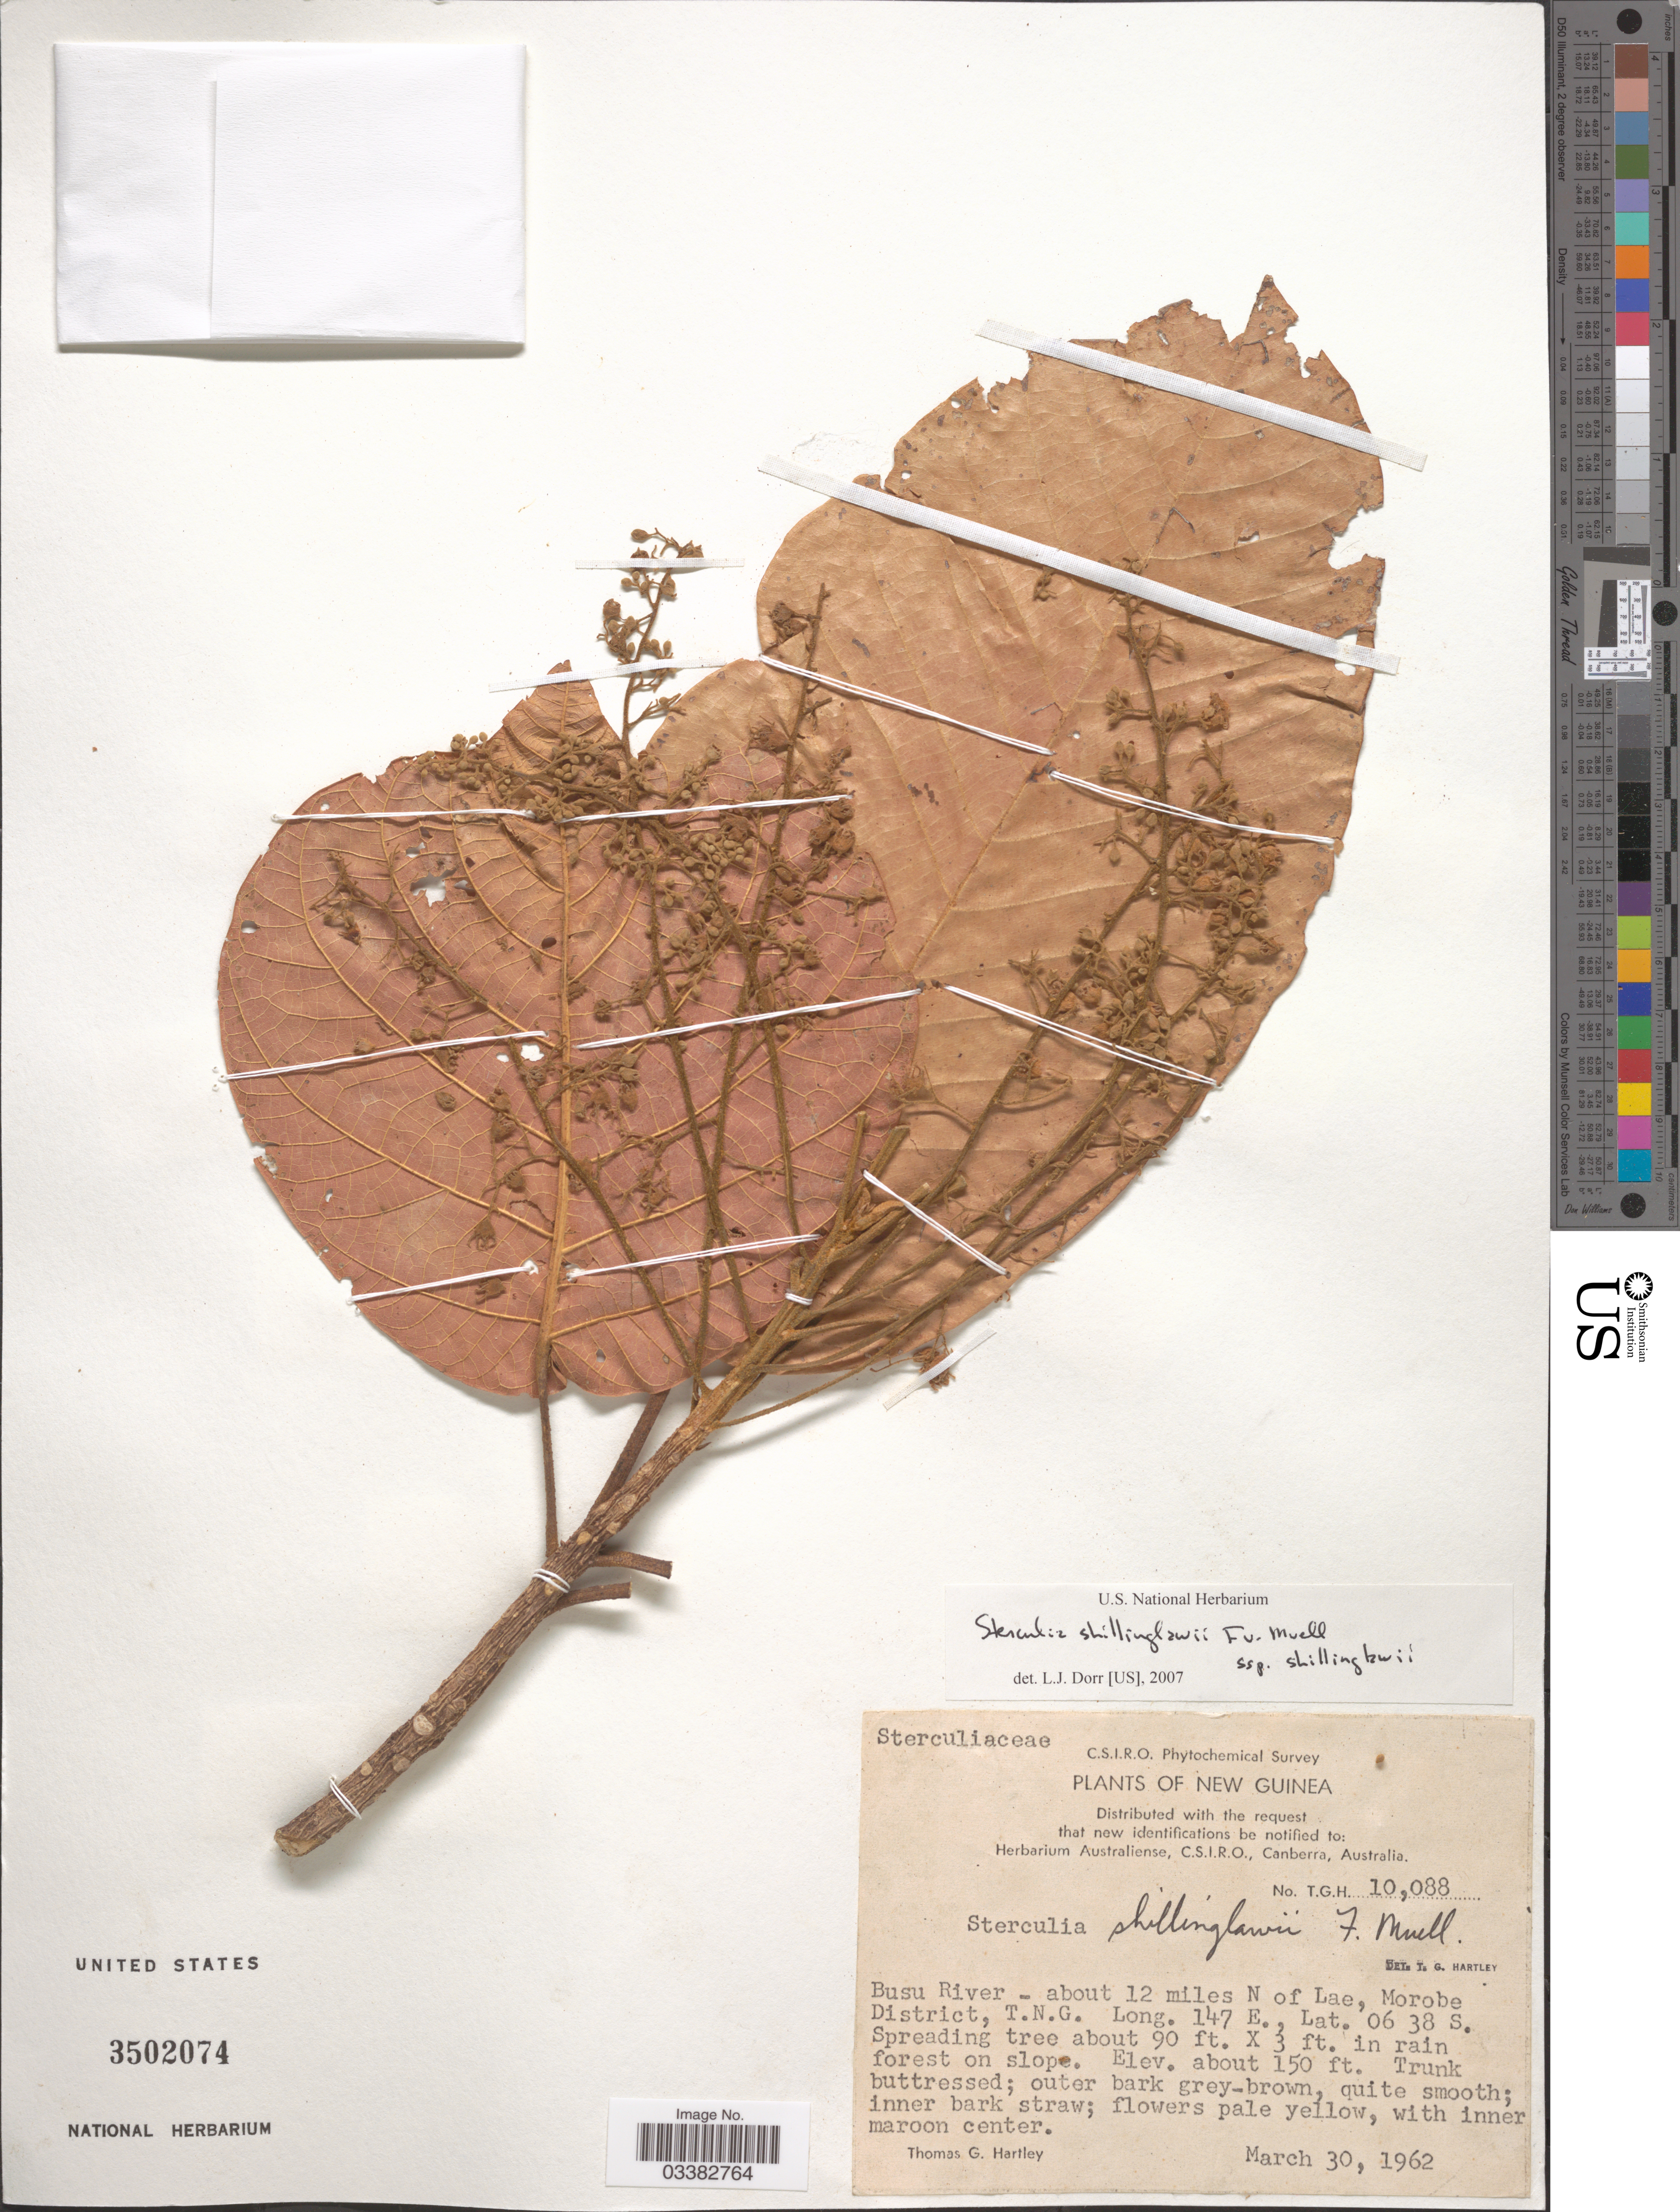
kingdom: Plantae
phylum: Tracheophyta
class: Magnoliopsida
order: Malvales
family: Malvaceae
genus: Sterculia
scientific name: Sterculia shillinglawii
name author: F. Muell.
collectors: T. Hartley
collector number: T.G.H.10088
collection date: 1962-03-30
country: Papua New Guinea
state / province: Morobe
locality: New Guinea. Busu River - about 12 miles N of Lae, Morobe District, T.N.G.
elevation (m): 46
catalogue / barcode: US 3502074